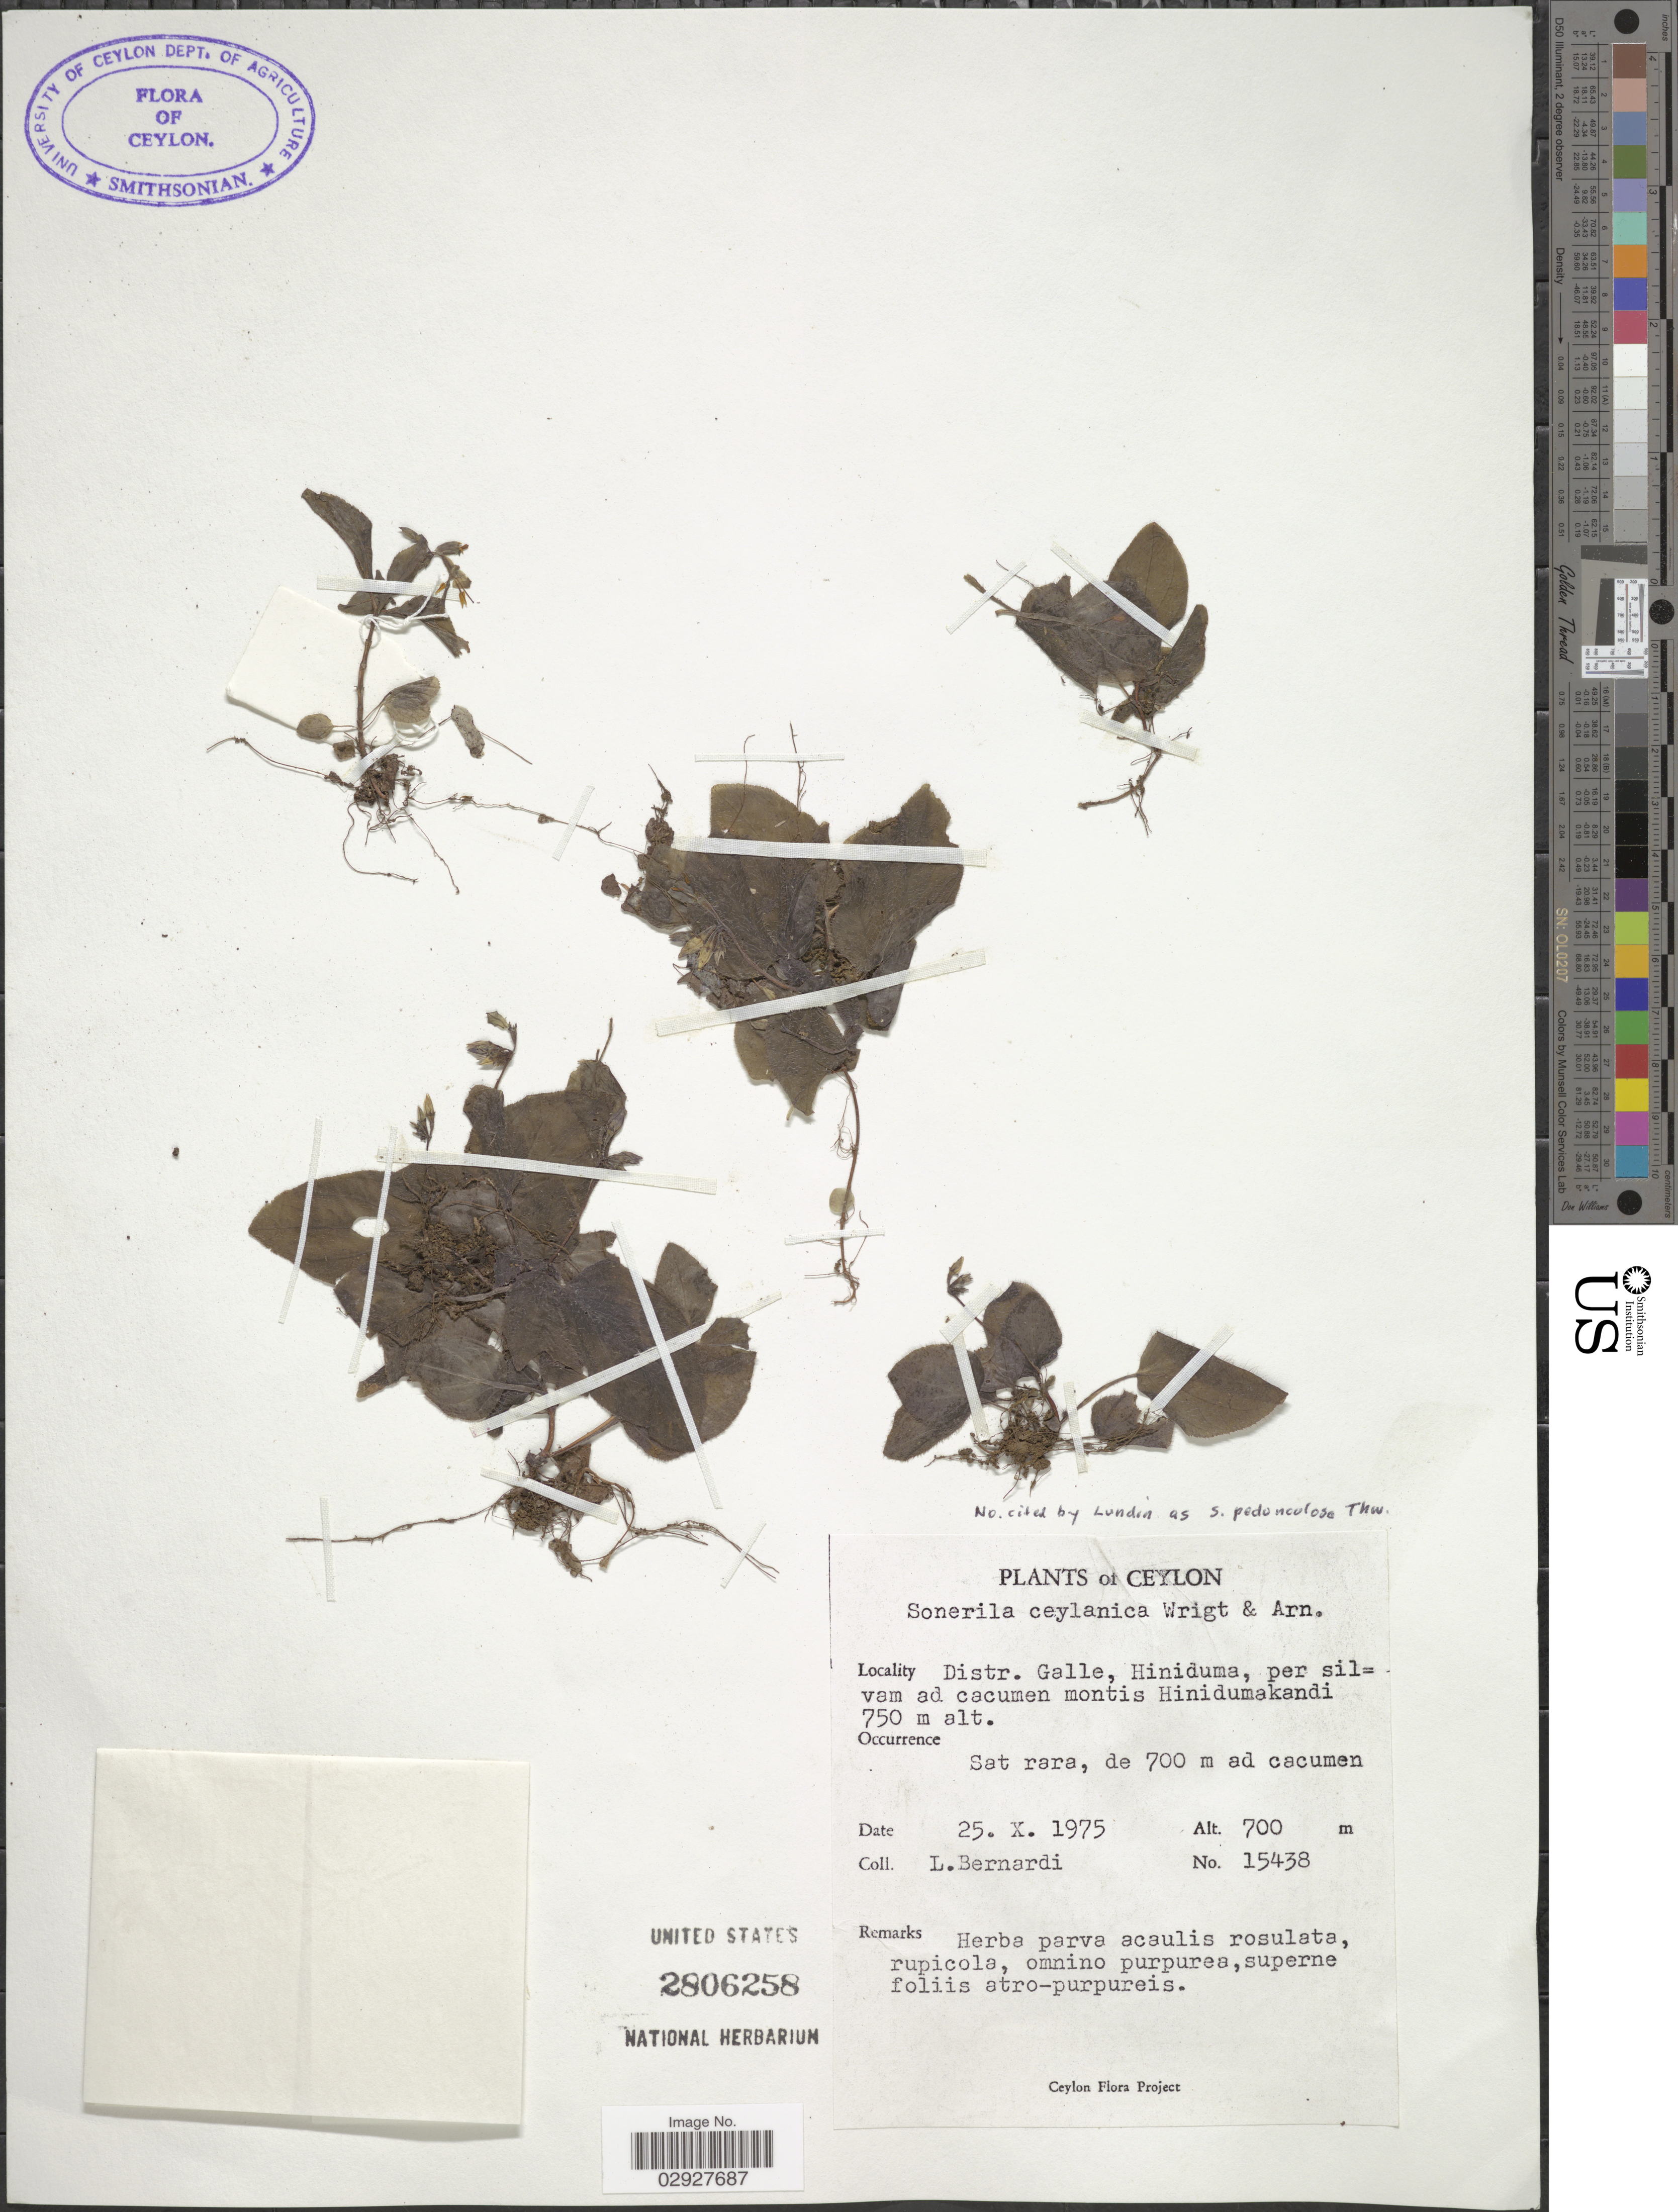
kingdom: Plantae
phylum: Tracheophyta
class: Magnoliopsida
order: Myrtales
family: Melastomataceae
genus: Sonerila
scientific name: Sonerila pedunculosa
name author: Thwaites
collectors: L. Bernardi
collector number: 15438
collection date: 1975-10-25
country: Sri Lanka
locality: Ceylon. Distr. Galle, Hiniduma, per silvam ad cacumen montis Hinidumakandi.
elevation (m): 700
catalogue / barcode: US 2806258